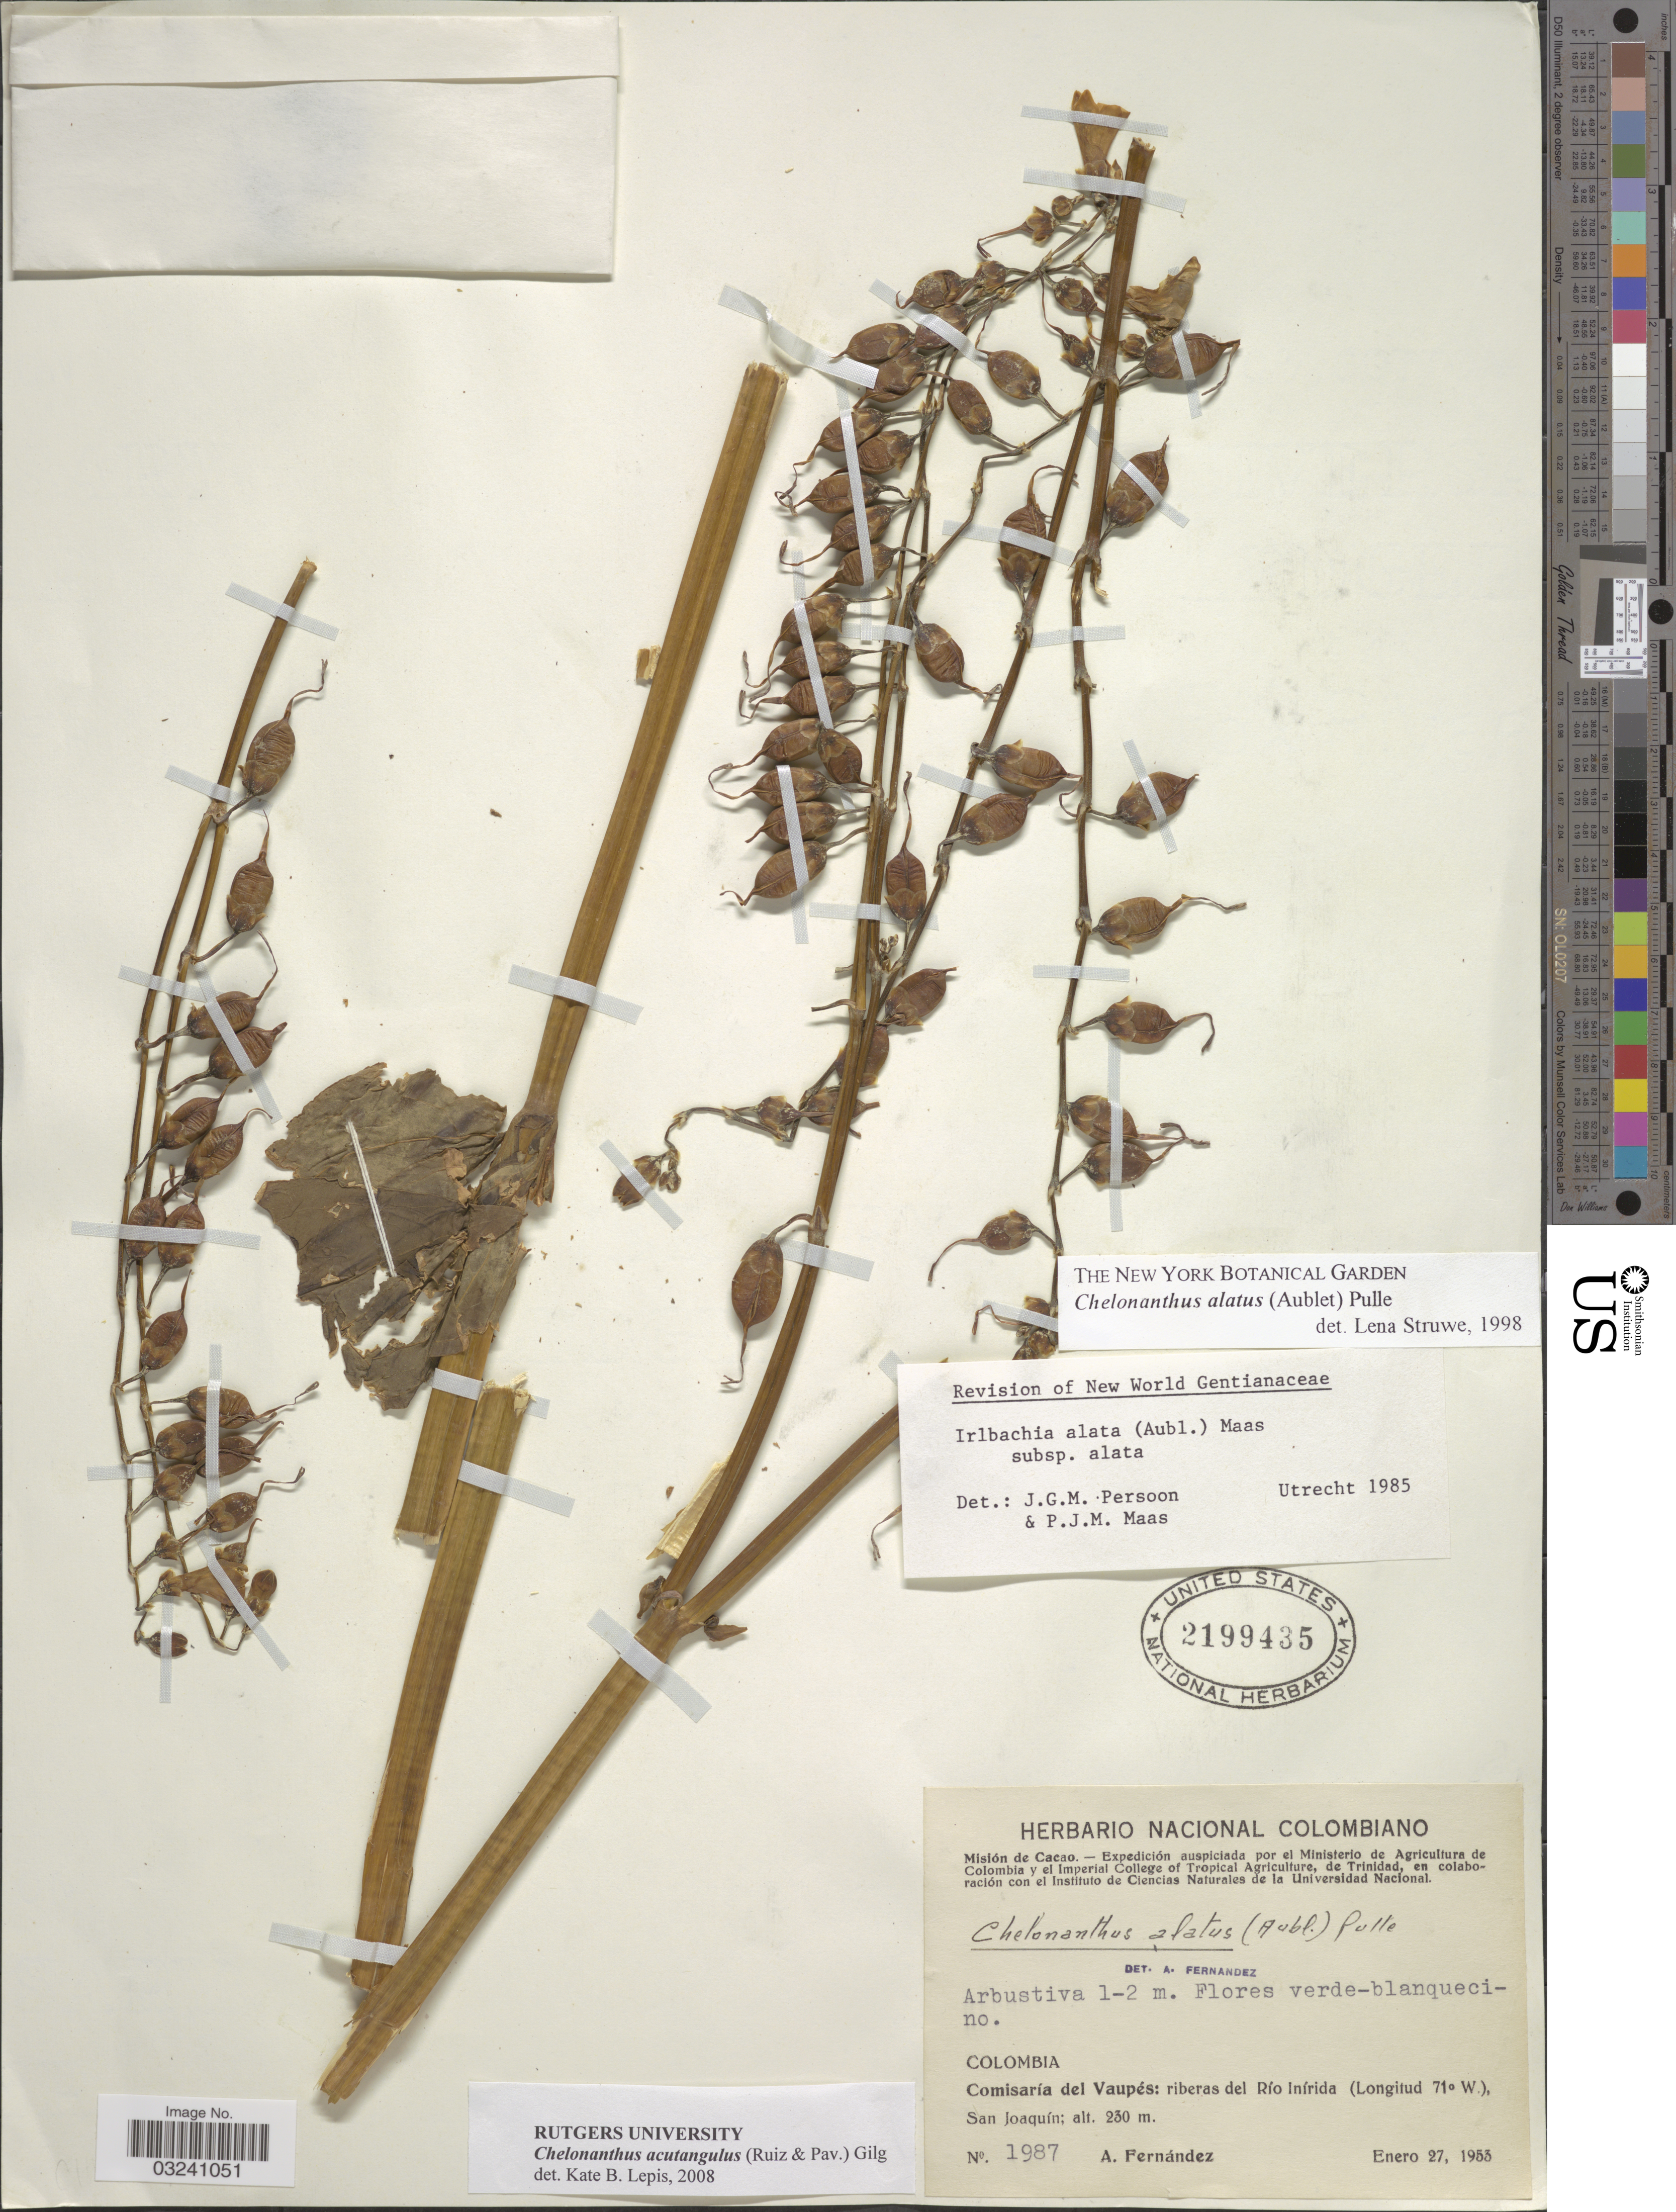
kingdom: Plantae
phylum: Tracheophyta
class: Magnoliopsida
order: Gentianales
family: Gentianaceae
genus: Chelonanthus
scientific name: Chelonanthus acutangulus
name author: (Ruiz & Pav.) Gilg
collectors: A. Fernández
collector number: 1987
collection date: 1953-01-27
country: Colombia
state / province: Vaupés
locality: Comisaría del Vaupés: riberas del Río Inírida, San Joaquín.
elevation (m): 230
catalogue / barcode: US 2199435